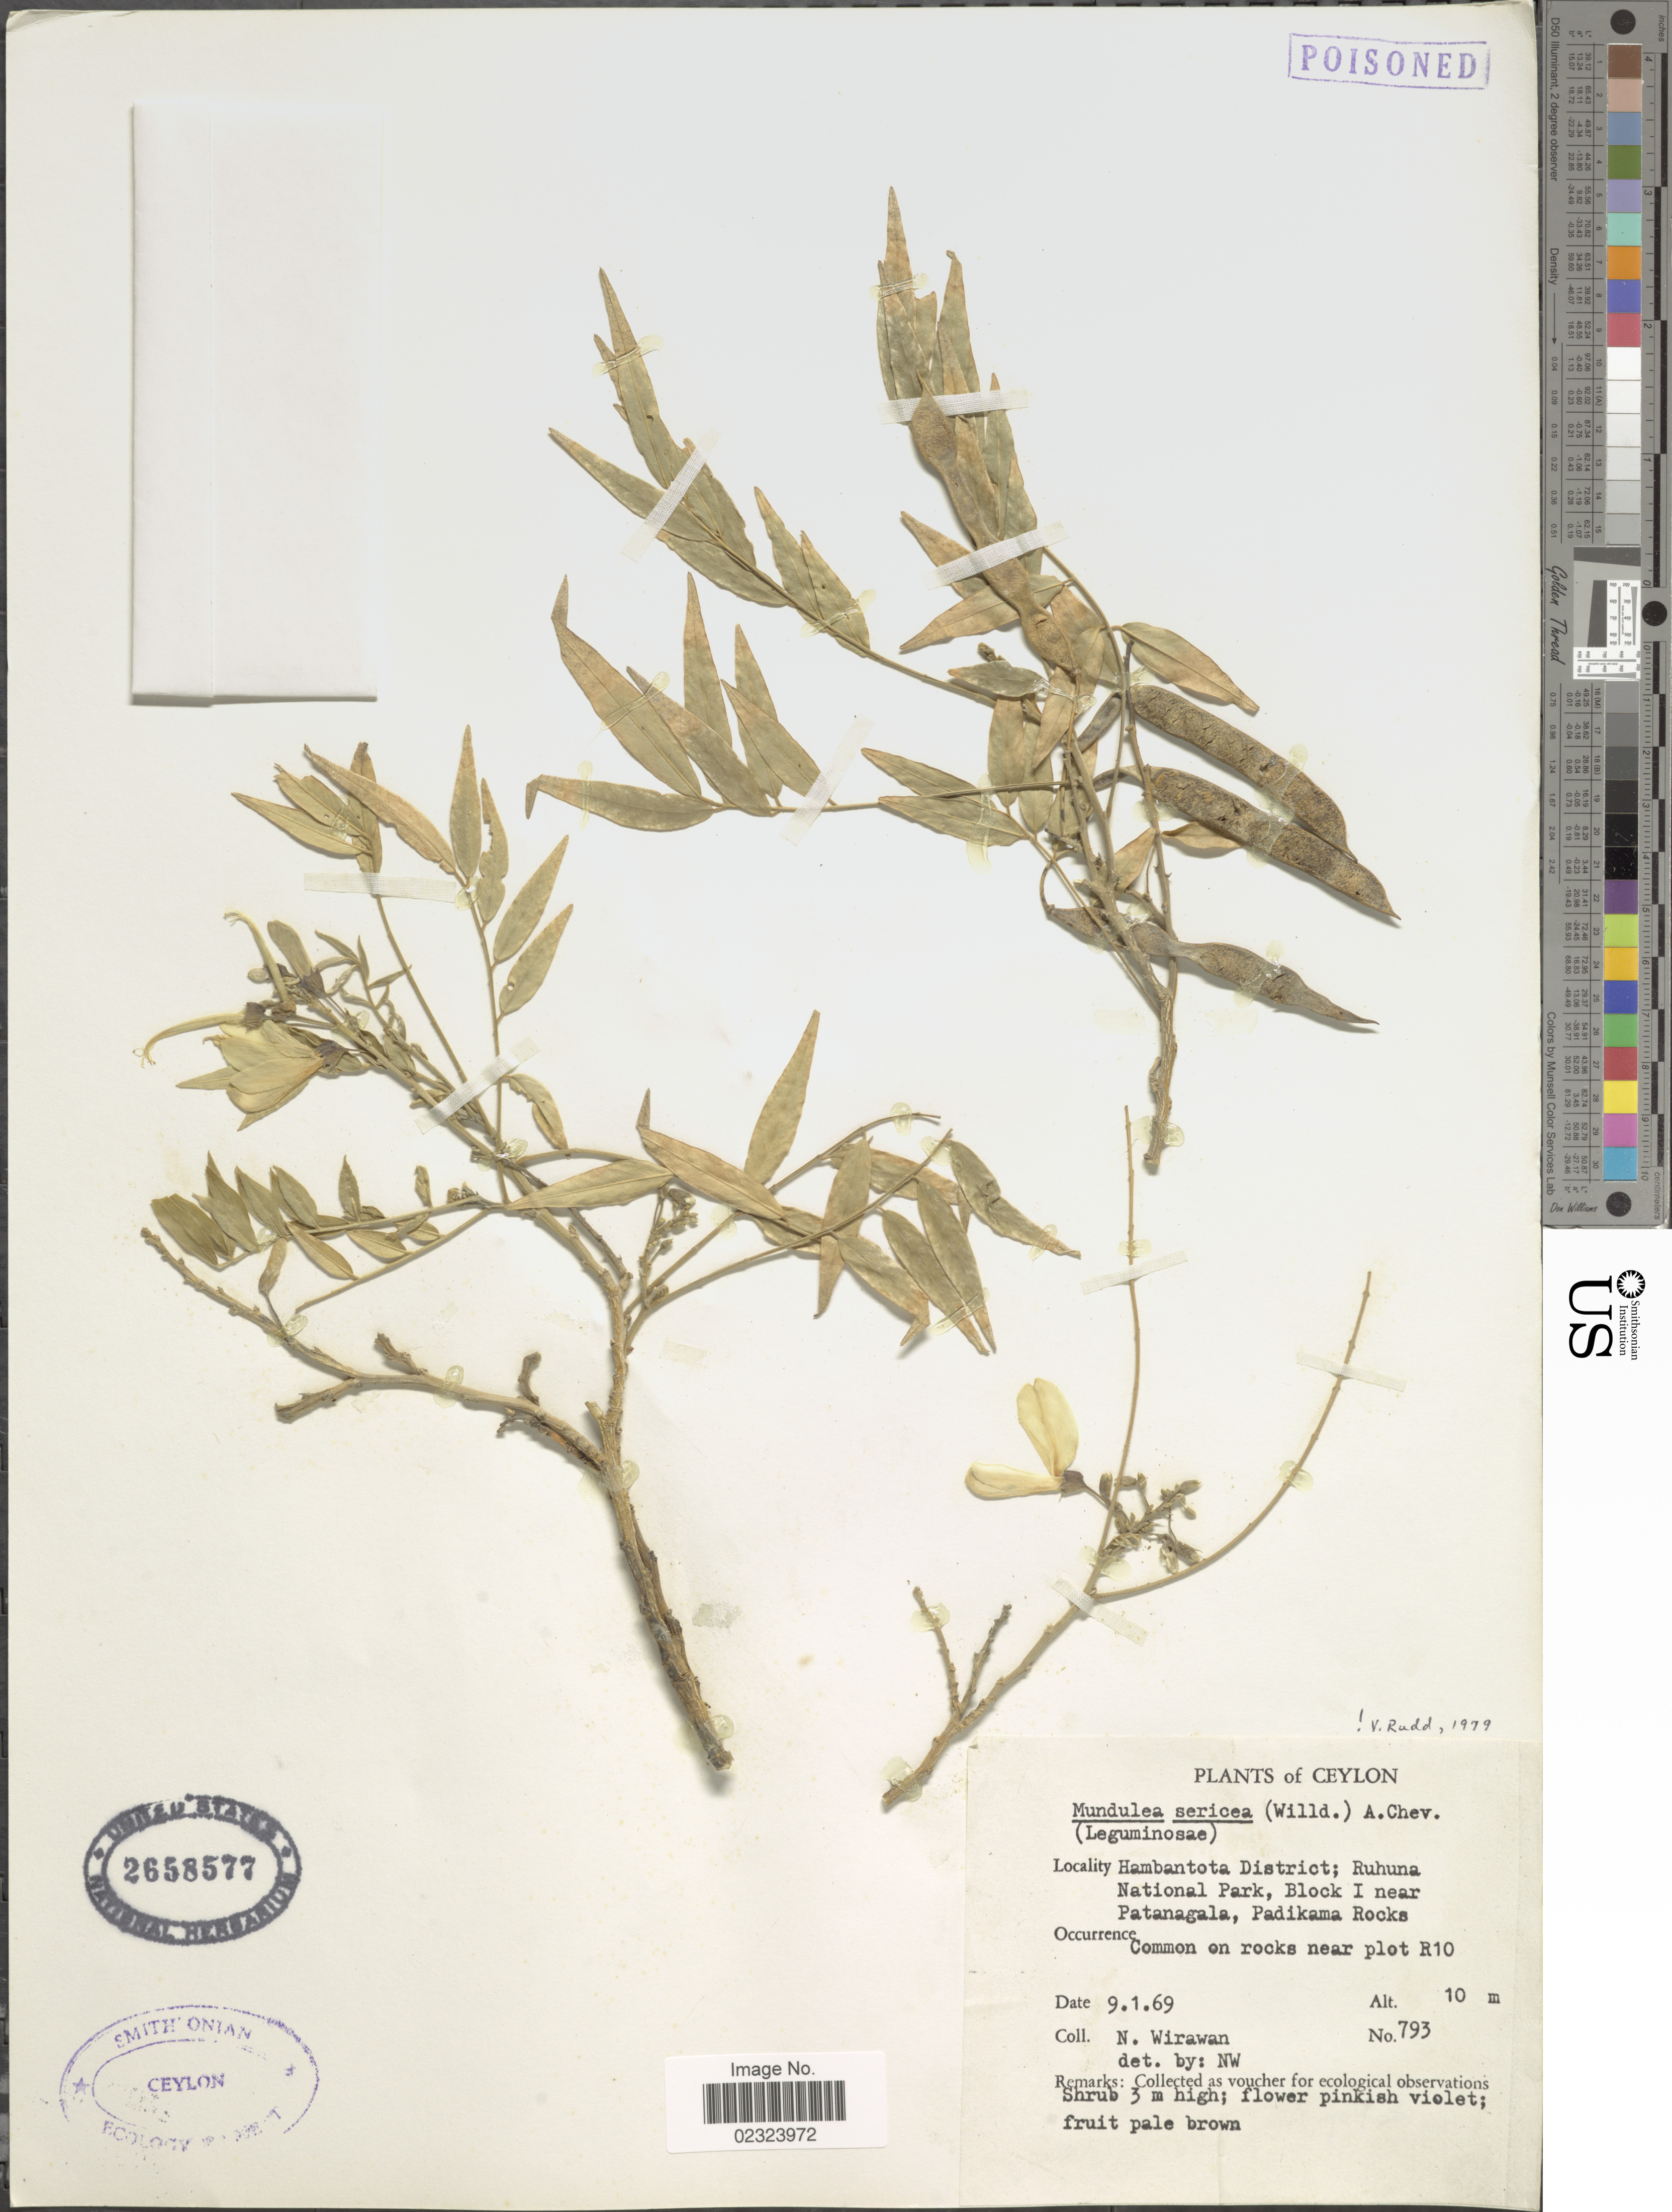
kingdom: Plantae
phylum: Tracheophyta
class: Magnoliopsida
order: Fabales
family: Fabaceae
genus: Mundulea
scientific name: Mundulea sericea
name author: (Willd.) A. Chev.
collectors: N. Wirawan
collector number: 793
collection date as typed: Transcribed d/m/y: 9/1/69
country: Sri Lanka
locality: Hambantota District; Ruhuna National Park, Block I near Patangala, Padikama Rocks. Ceylon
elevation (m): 10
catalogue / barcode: US 2658577